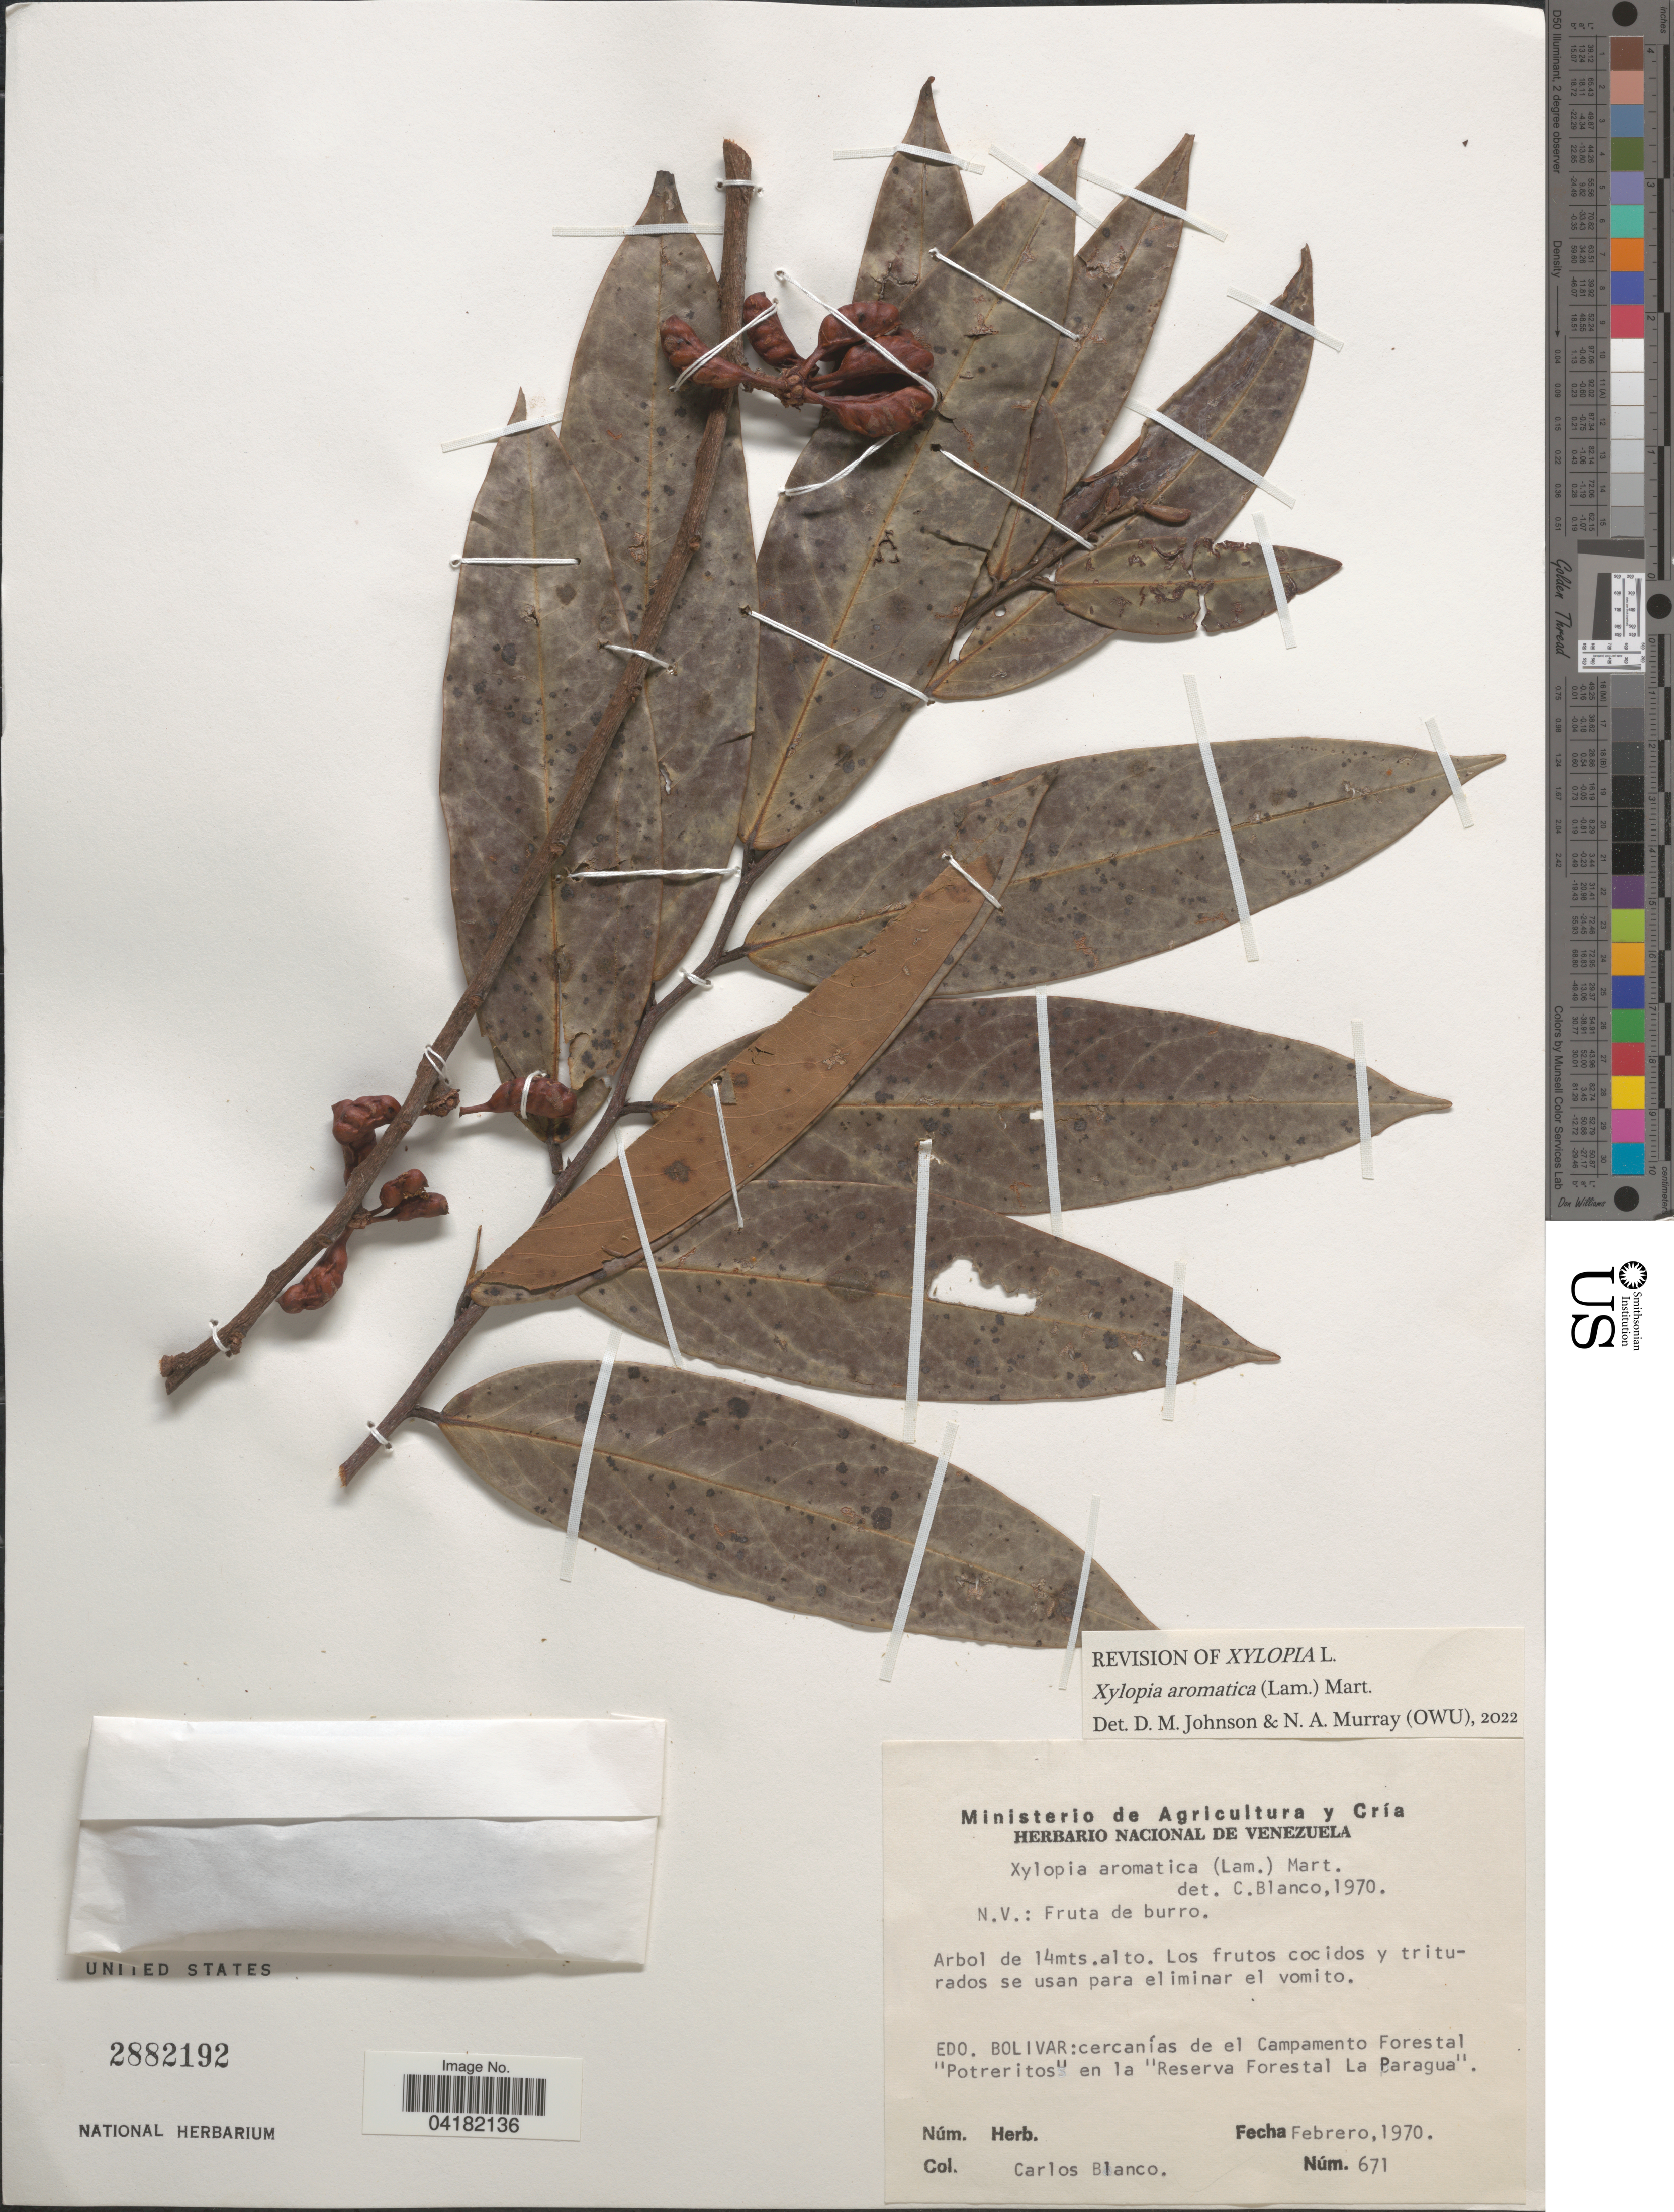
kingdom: Plantae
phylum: Tracheophyta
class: Magnoliopsida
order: Magnoliales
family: Annonaceae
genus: Xylopia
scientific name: Xylopia aromatica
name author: (Lam.) Mart.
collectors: C. Blanco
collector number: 671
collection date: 1970-02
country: Venezuela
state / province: Bolivar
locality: Cercanías de el Campamento Forestal "Potreritos" en la "Reserva Forestal La Paragua".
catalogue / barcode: US 2882192